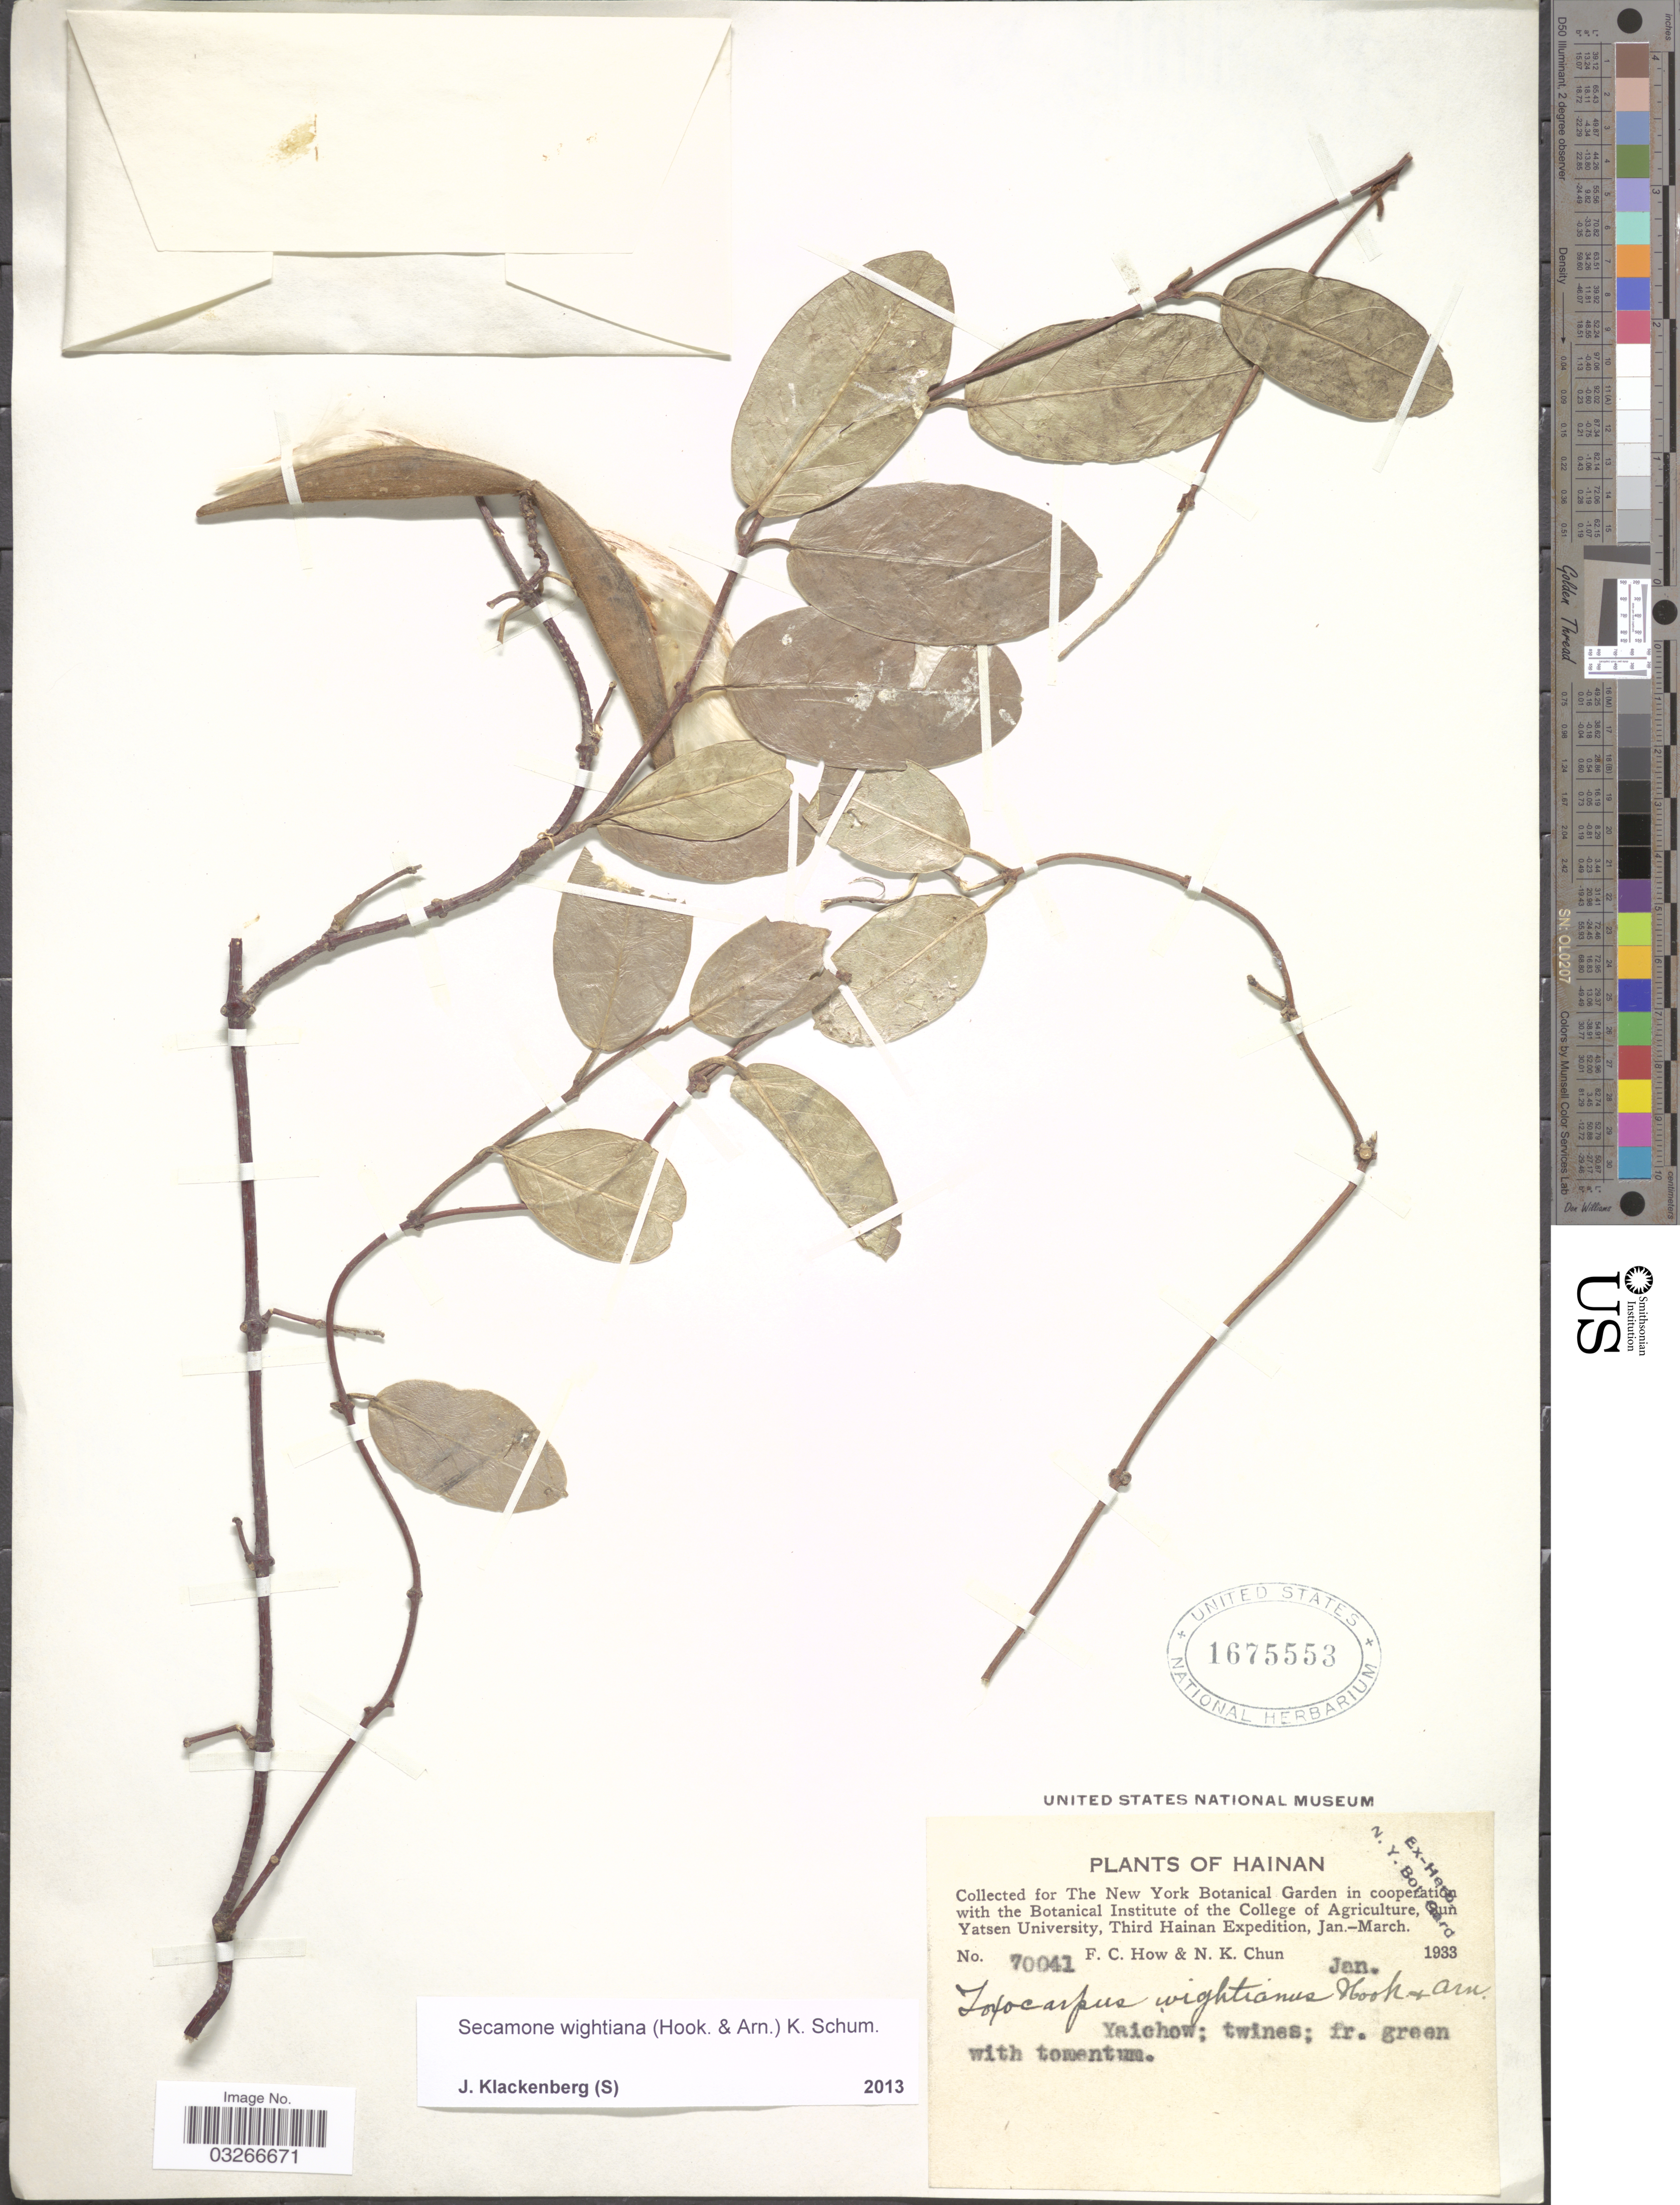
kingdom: Plantae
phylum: Tracheophyta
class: Magnoliopsida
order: Gentianales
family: Apocynaceae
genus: Secamone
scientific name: Secamone wightiana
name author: (Hook. & Arn.) K. Schum.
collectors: F. C. How & N. K. Chun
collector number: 70041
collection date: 1933-01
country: China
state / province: Hainan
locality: Yaichow.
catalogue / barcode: US 1675553